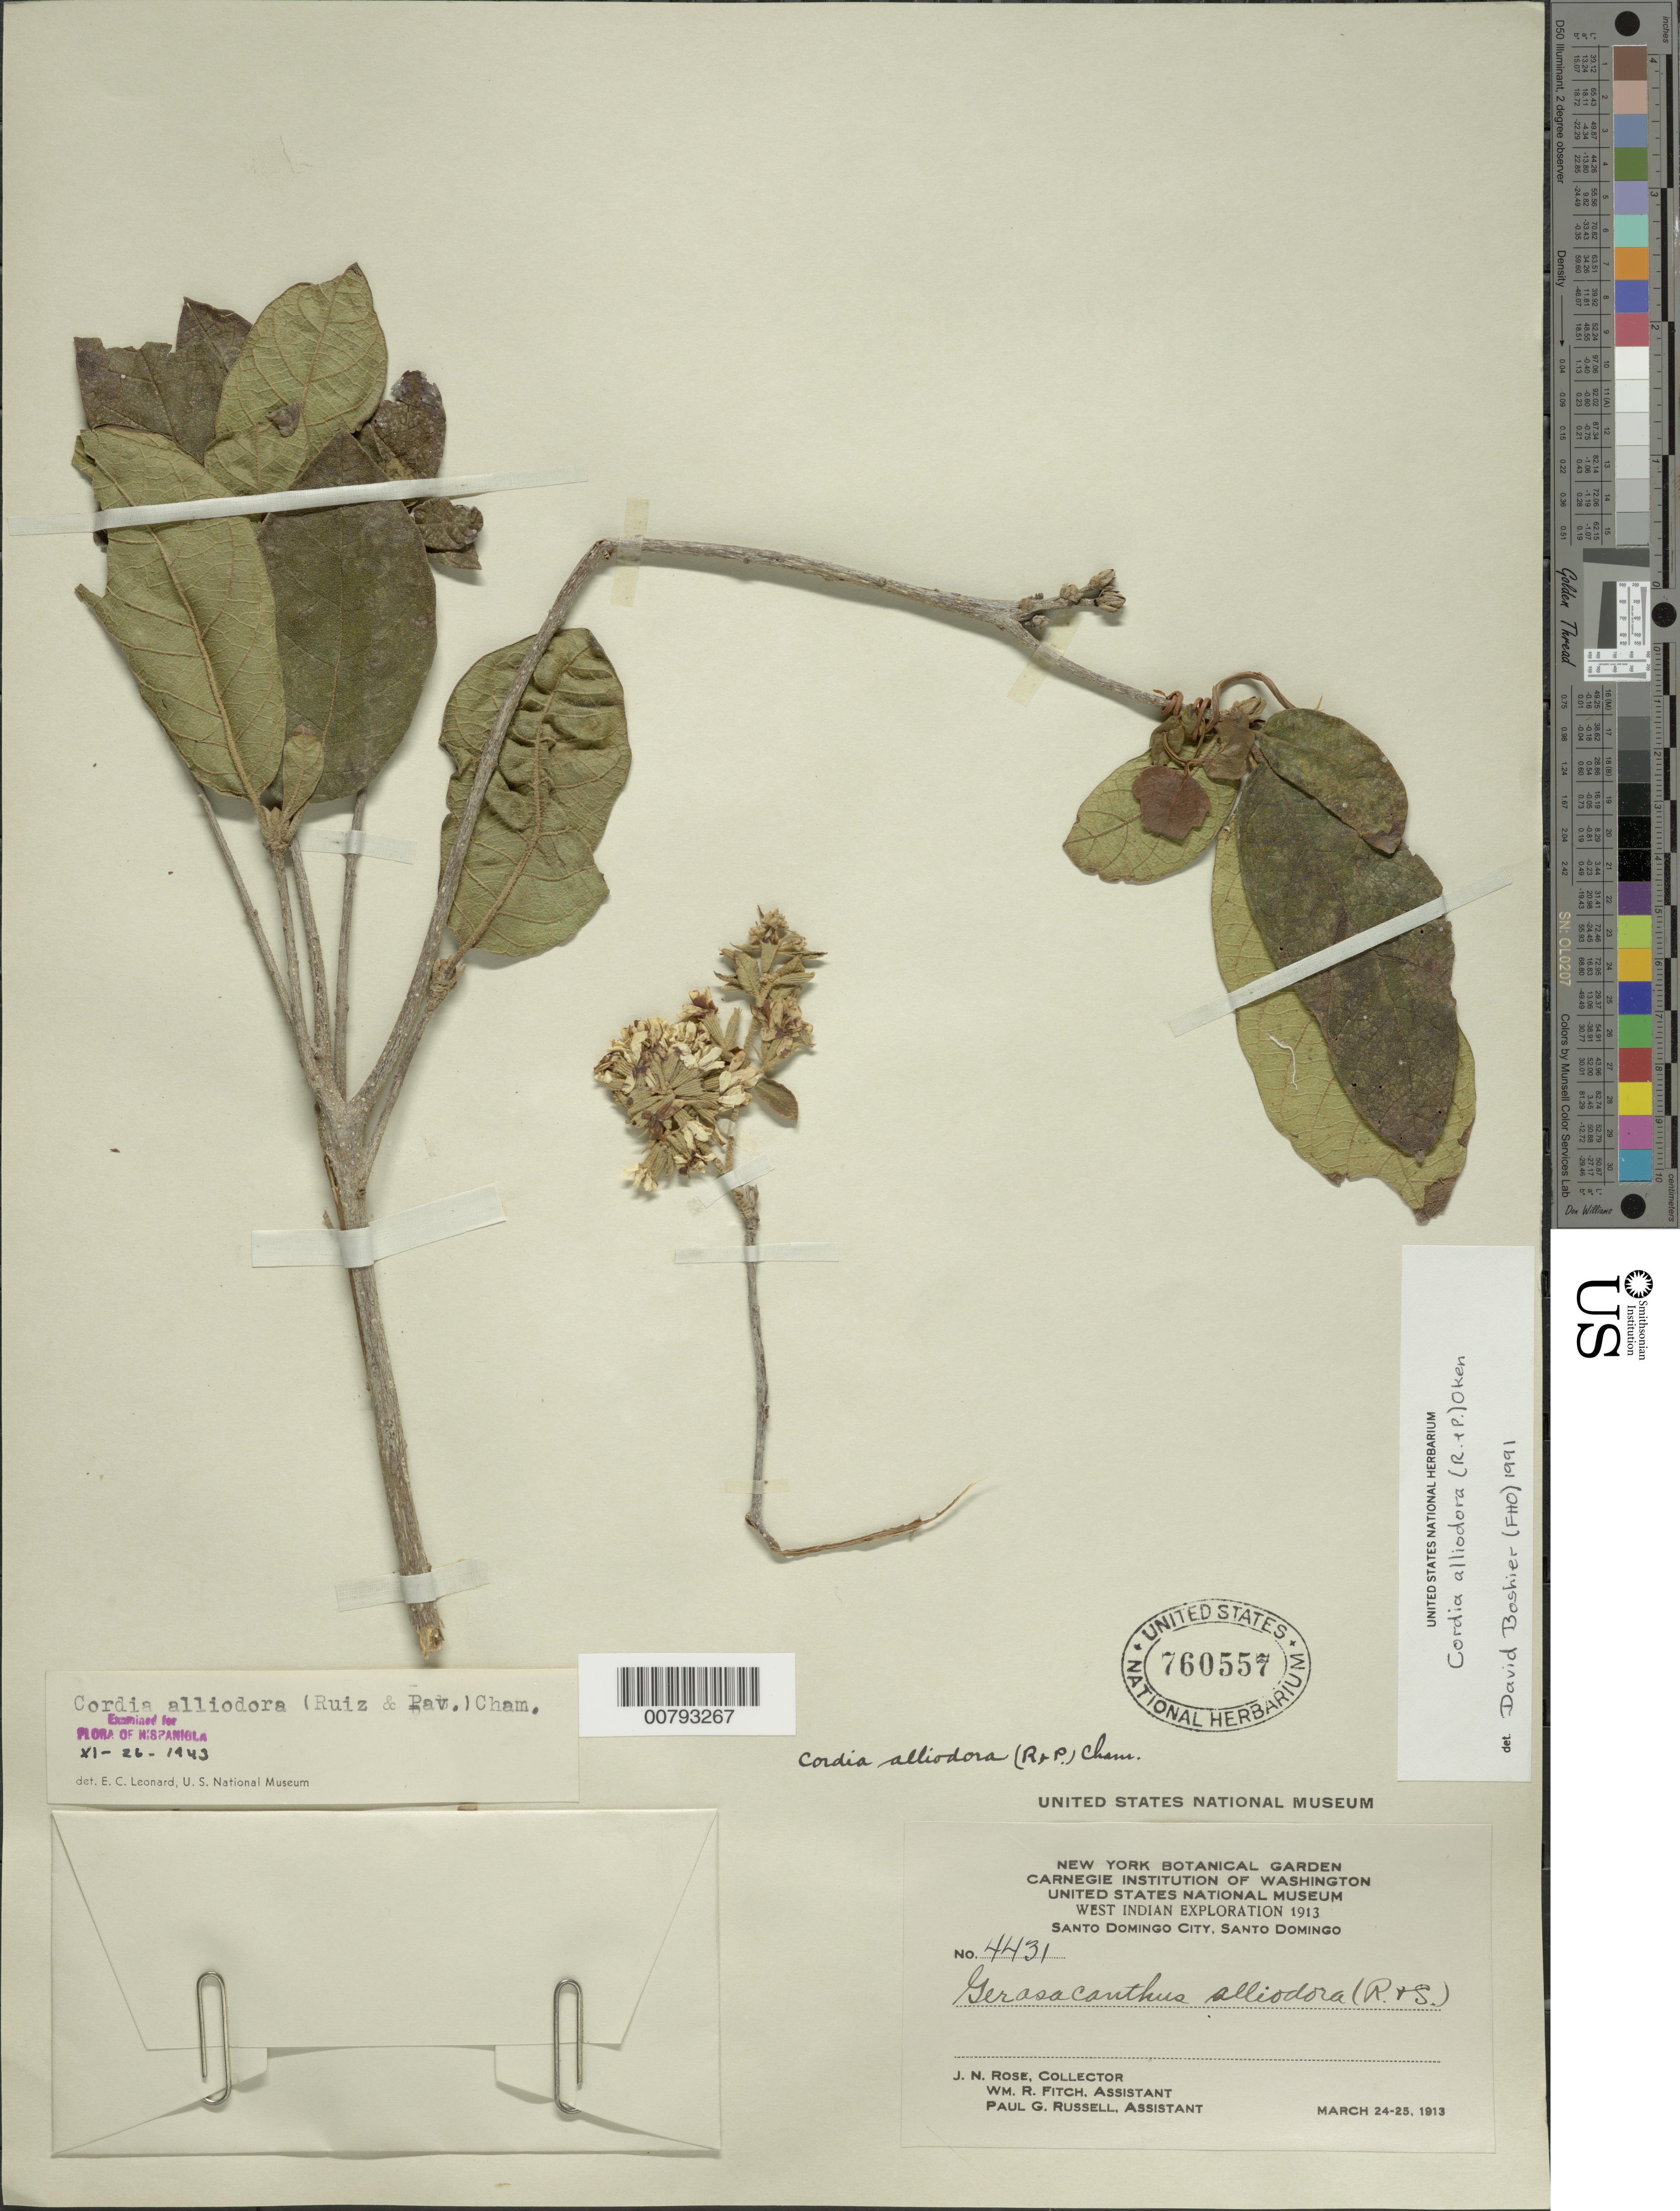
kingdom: Plantae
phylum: Tracheophyta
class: Magnoliopsida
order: Boraginales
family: Cordiaceae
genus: Cordia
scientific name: Cordia alliodora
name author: (Ruiz & Pav.) Oken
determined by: Boshier, D.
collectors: J. N. Rose, W. R. Fitch & P. G. Russell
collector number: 4431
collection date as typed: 24 Mar 1913 25 Mar 1913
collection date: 1913-03-24/1913-03-25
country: Dominican Republic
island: Hispaniola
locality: Santo Domingo City.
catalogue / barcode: US 760557